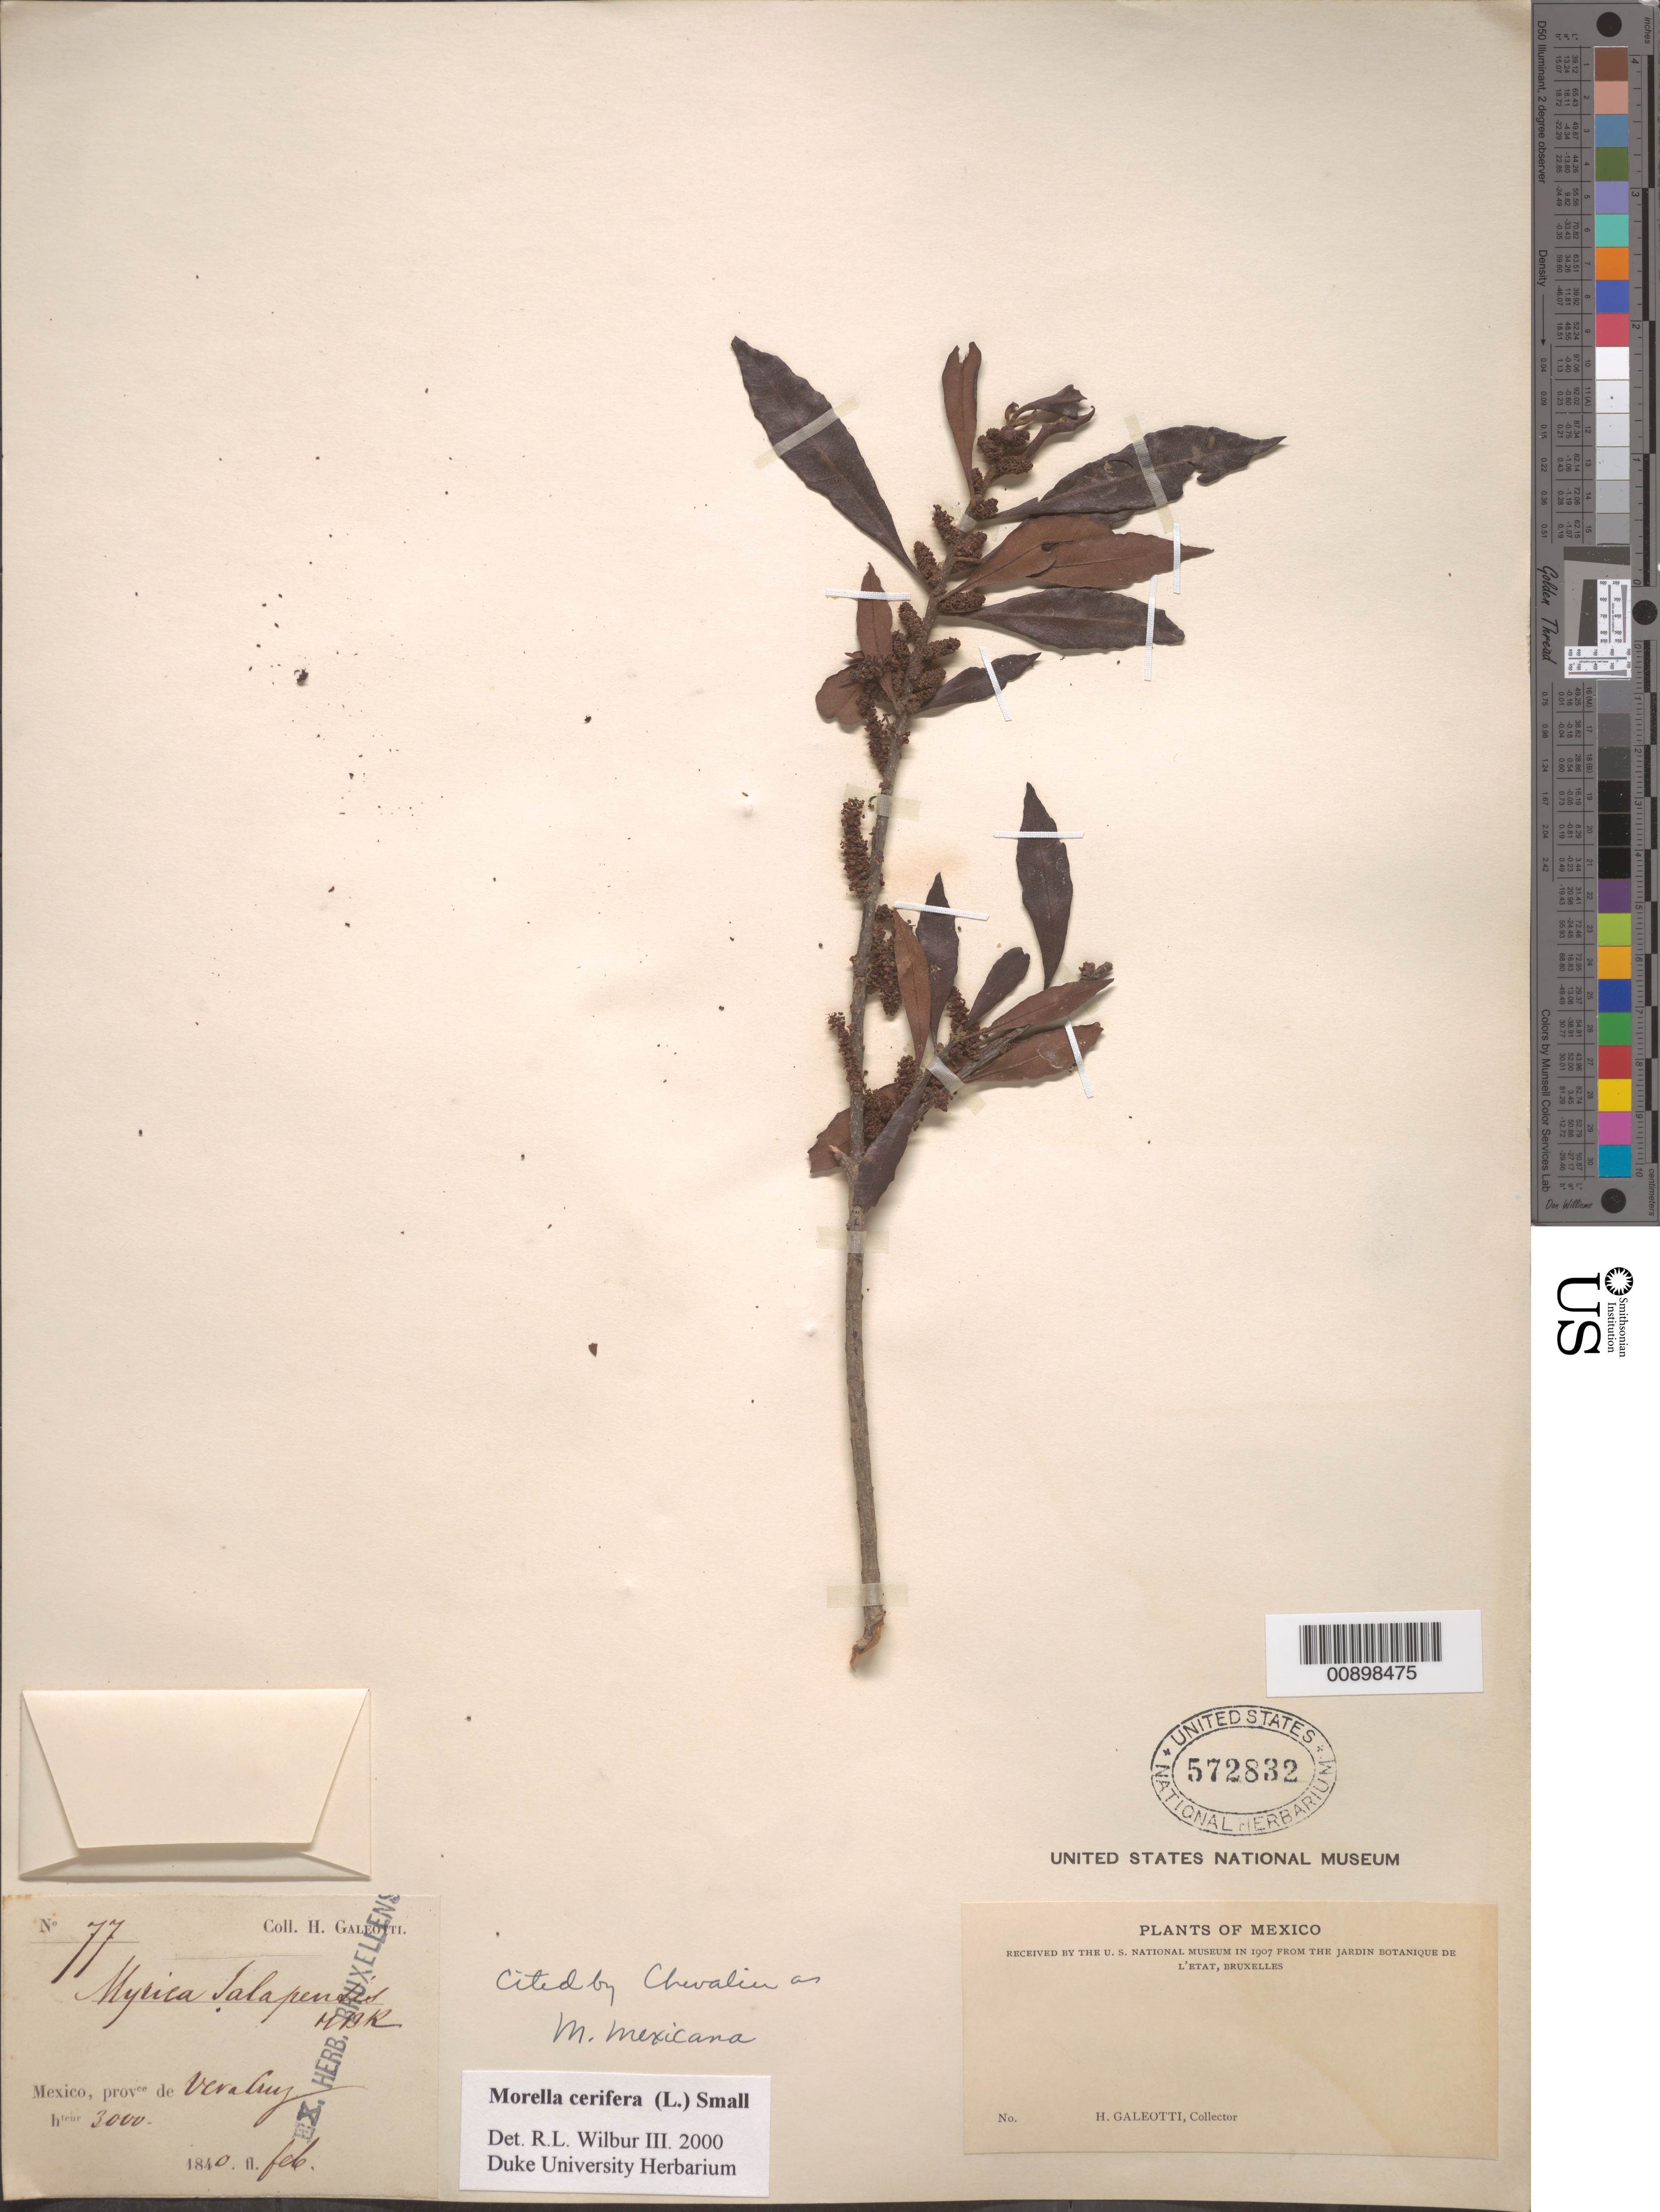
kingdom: Plantae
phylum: Tracheophyta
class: Magnoliopsida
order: Fagales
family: Myricaceae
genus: Morella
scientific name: Morella cerifera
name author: (L.) Small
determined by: Wilbur, R. L.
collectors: H. G. Galeotti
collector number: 77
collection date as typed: Feb 1840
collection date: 1840-02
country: Mexico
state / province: Veracruz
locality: Veracruz.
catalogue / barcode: US 572832